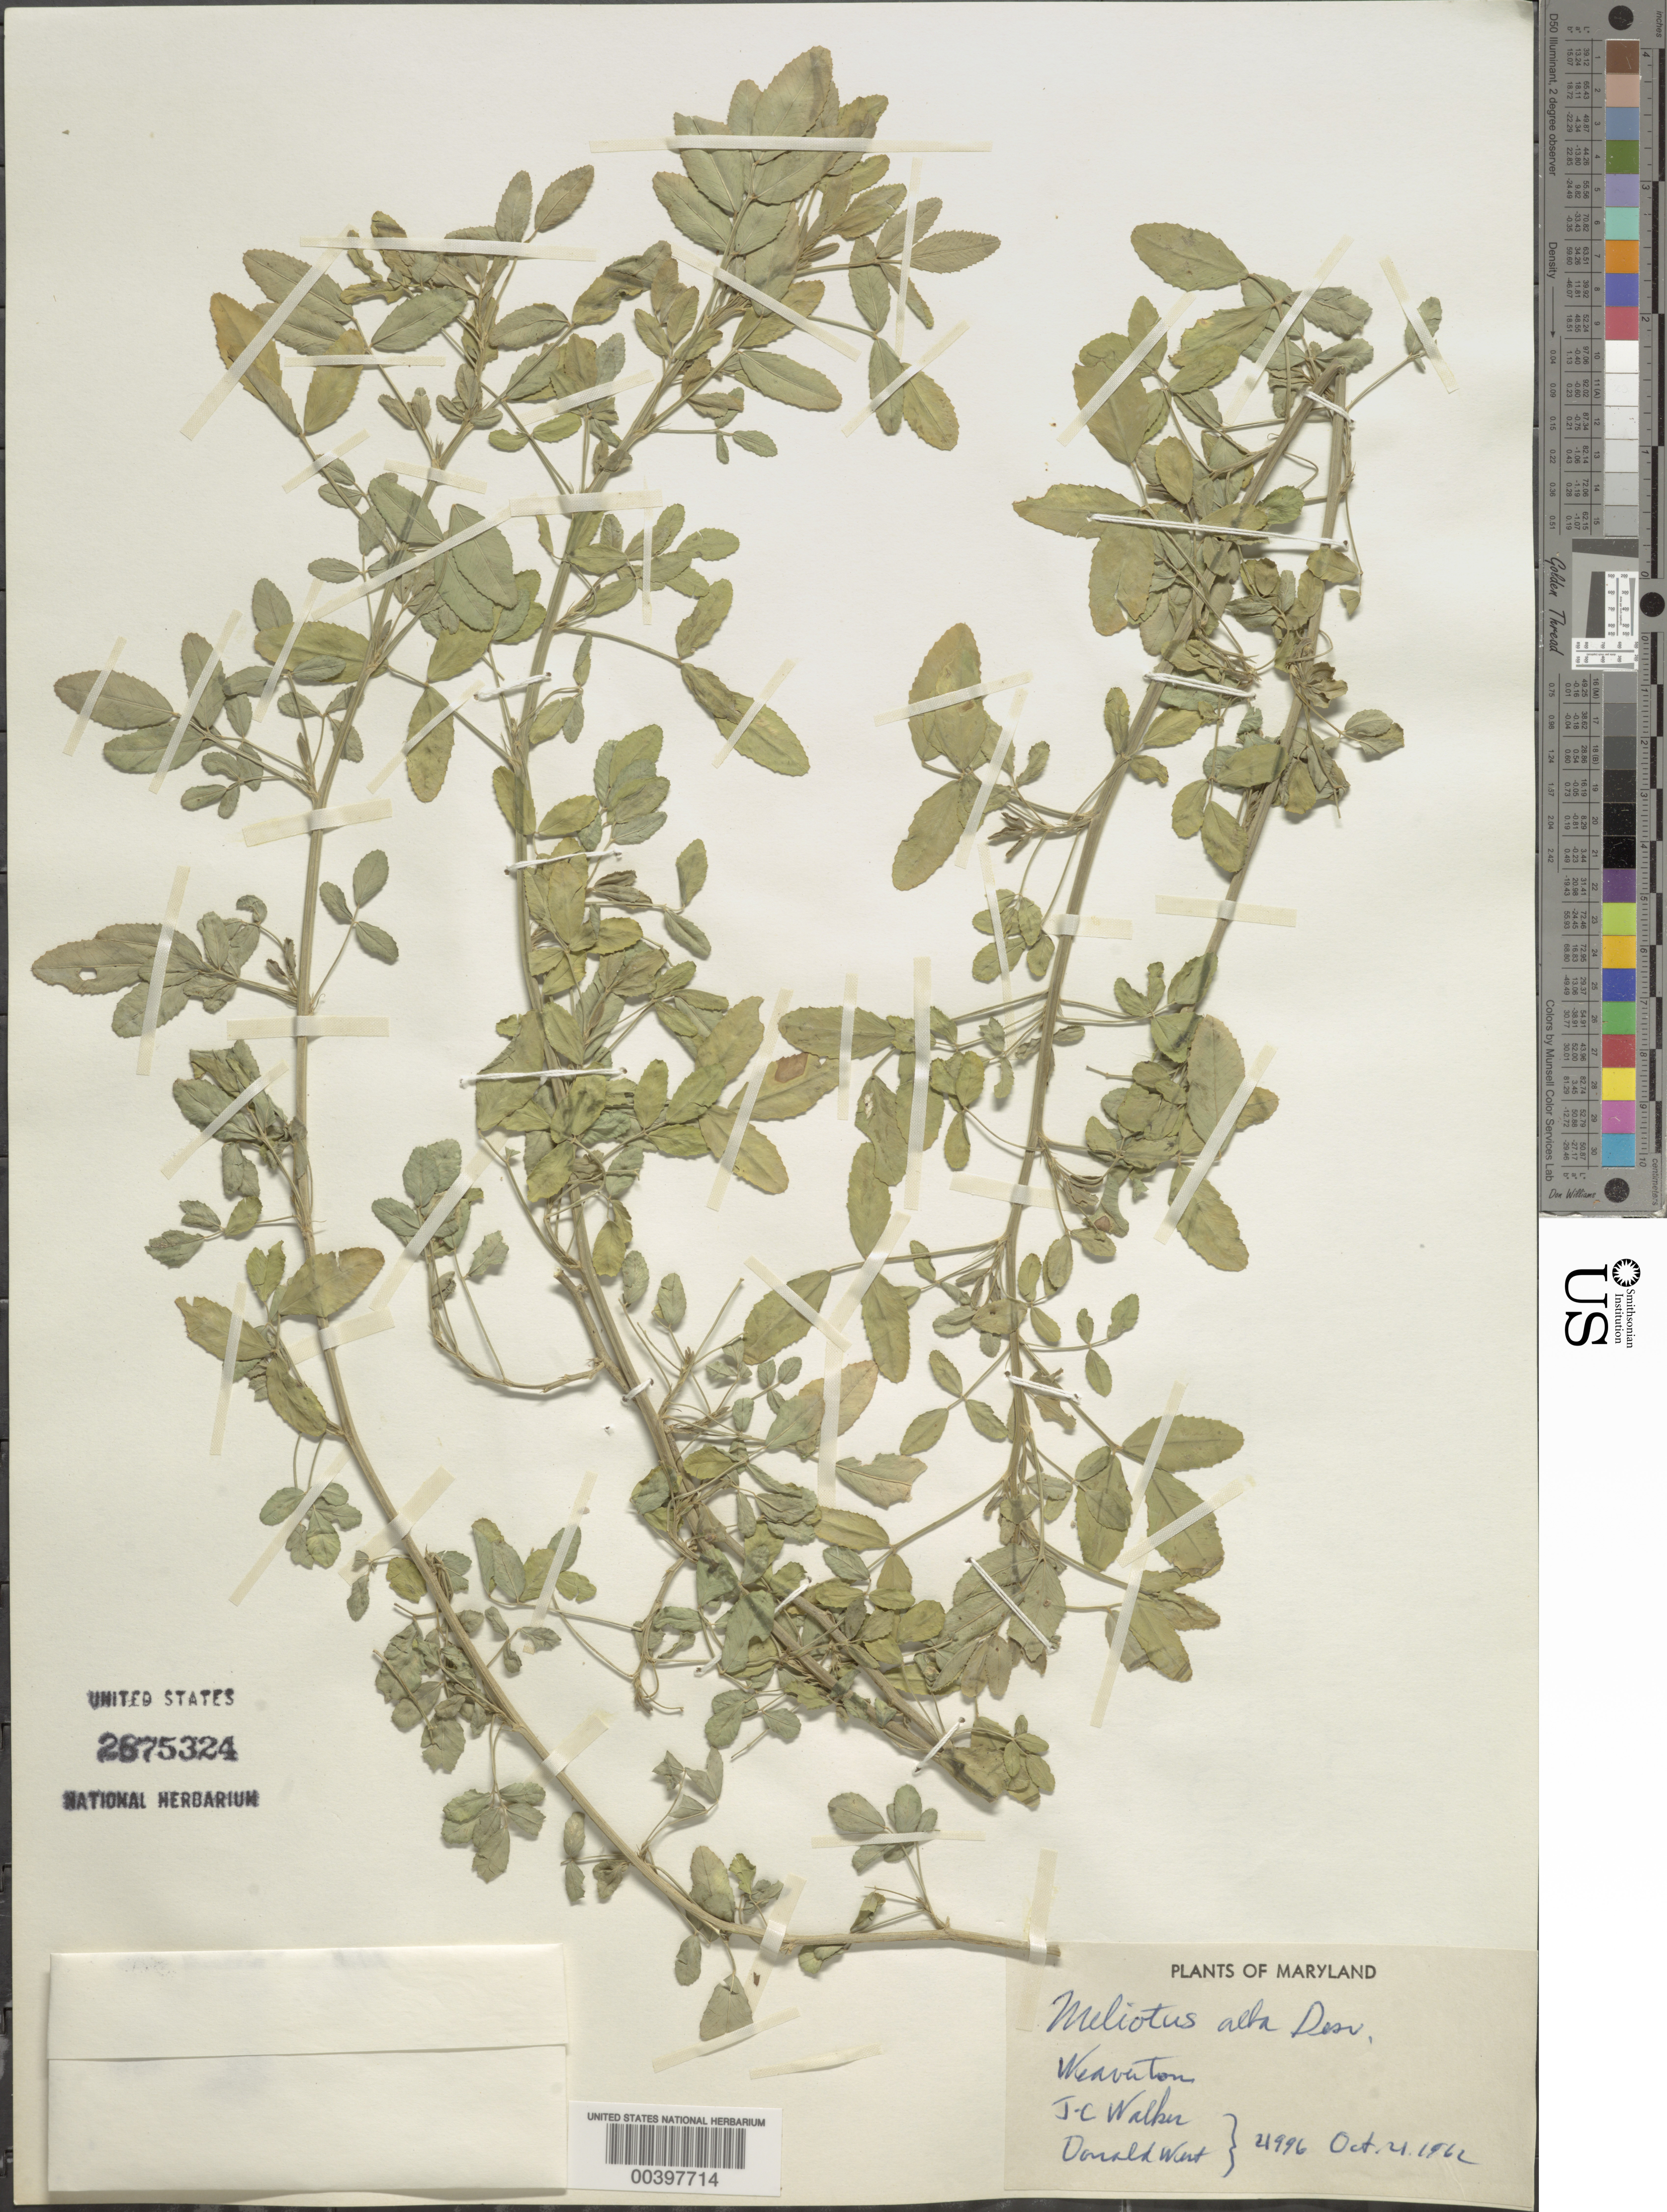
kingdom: Plantae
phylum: Tracheophyta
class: Magnoliopsida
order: Fabales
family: Fabaceae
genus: Melilotus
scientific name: Melilotus albus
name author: Medik.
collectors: J. Walker & D. West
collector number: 21996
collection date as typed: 21 Oct 1962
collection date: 1962-10-21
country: United States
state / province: Maryland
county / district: Baltimore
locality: Weaverton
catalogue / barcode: US 2875324